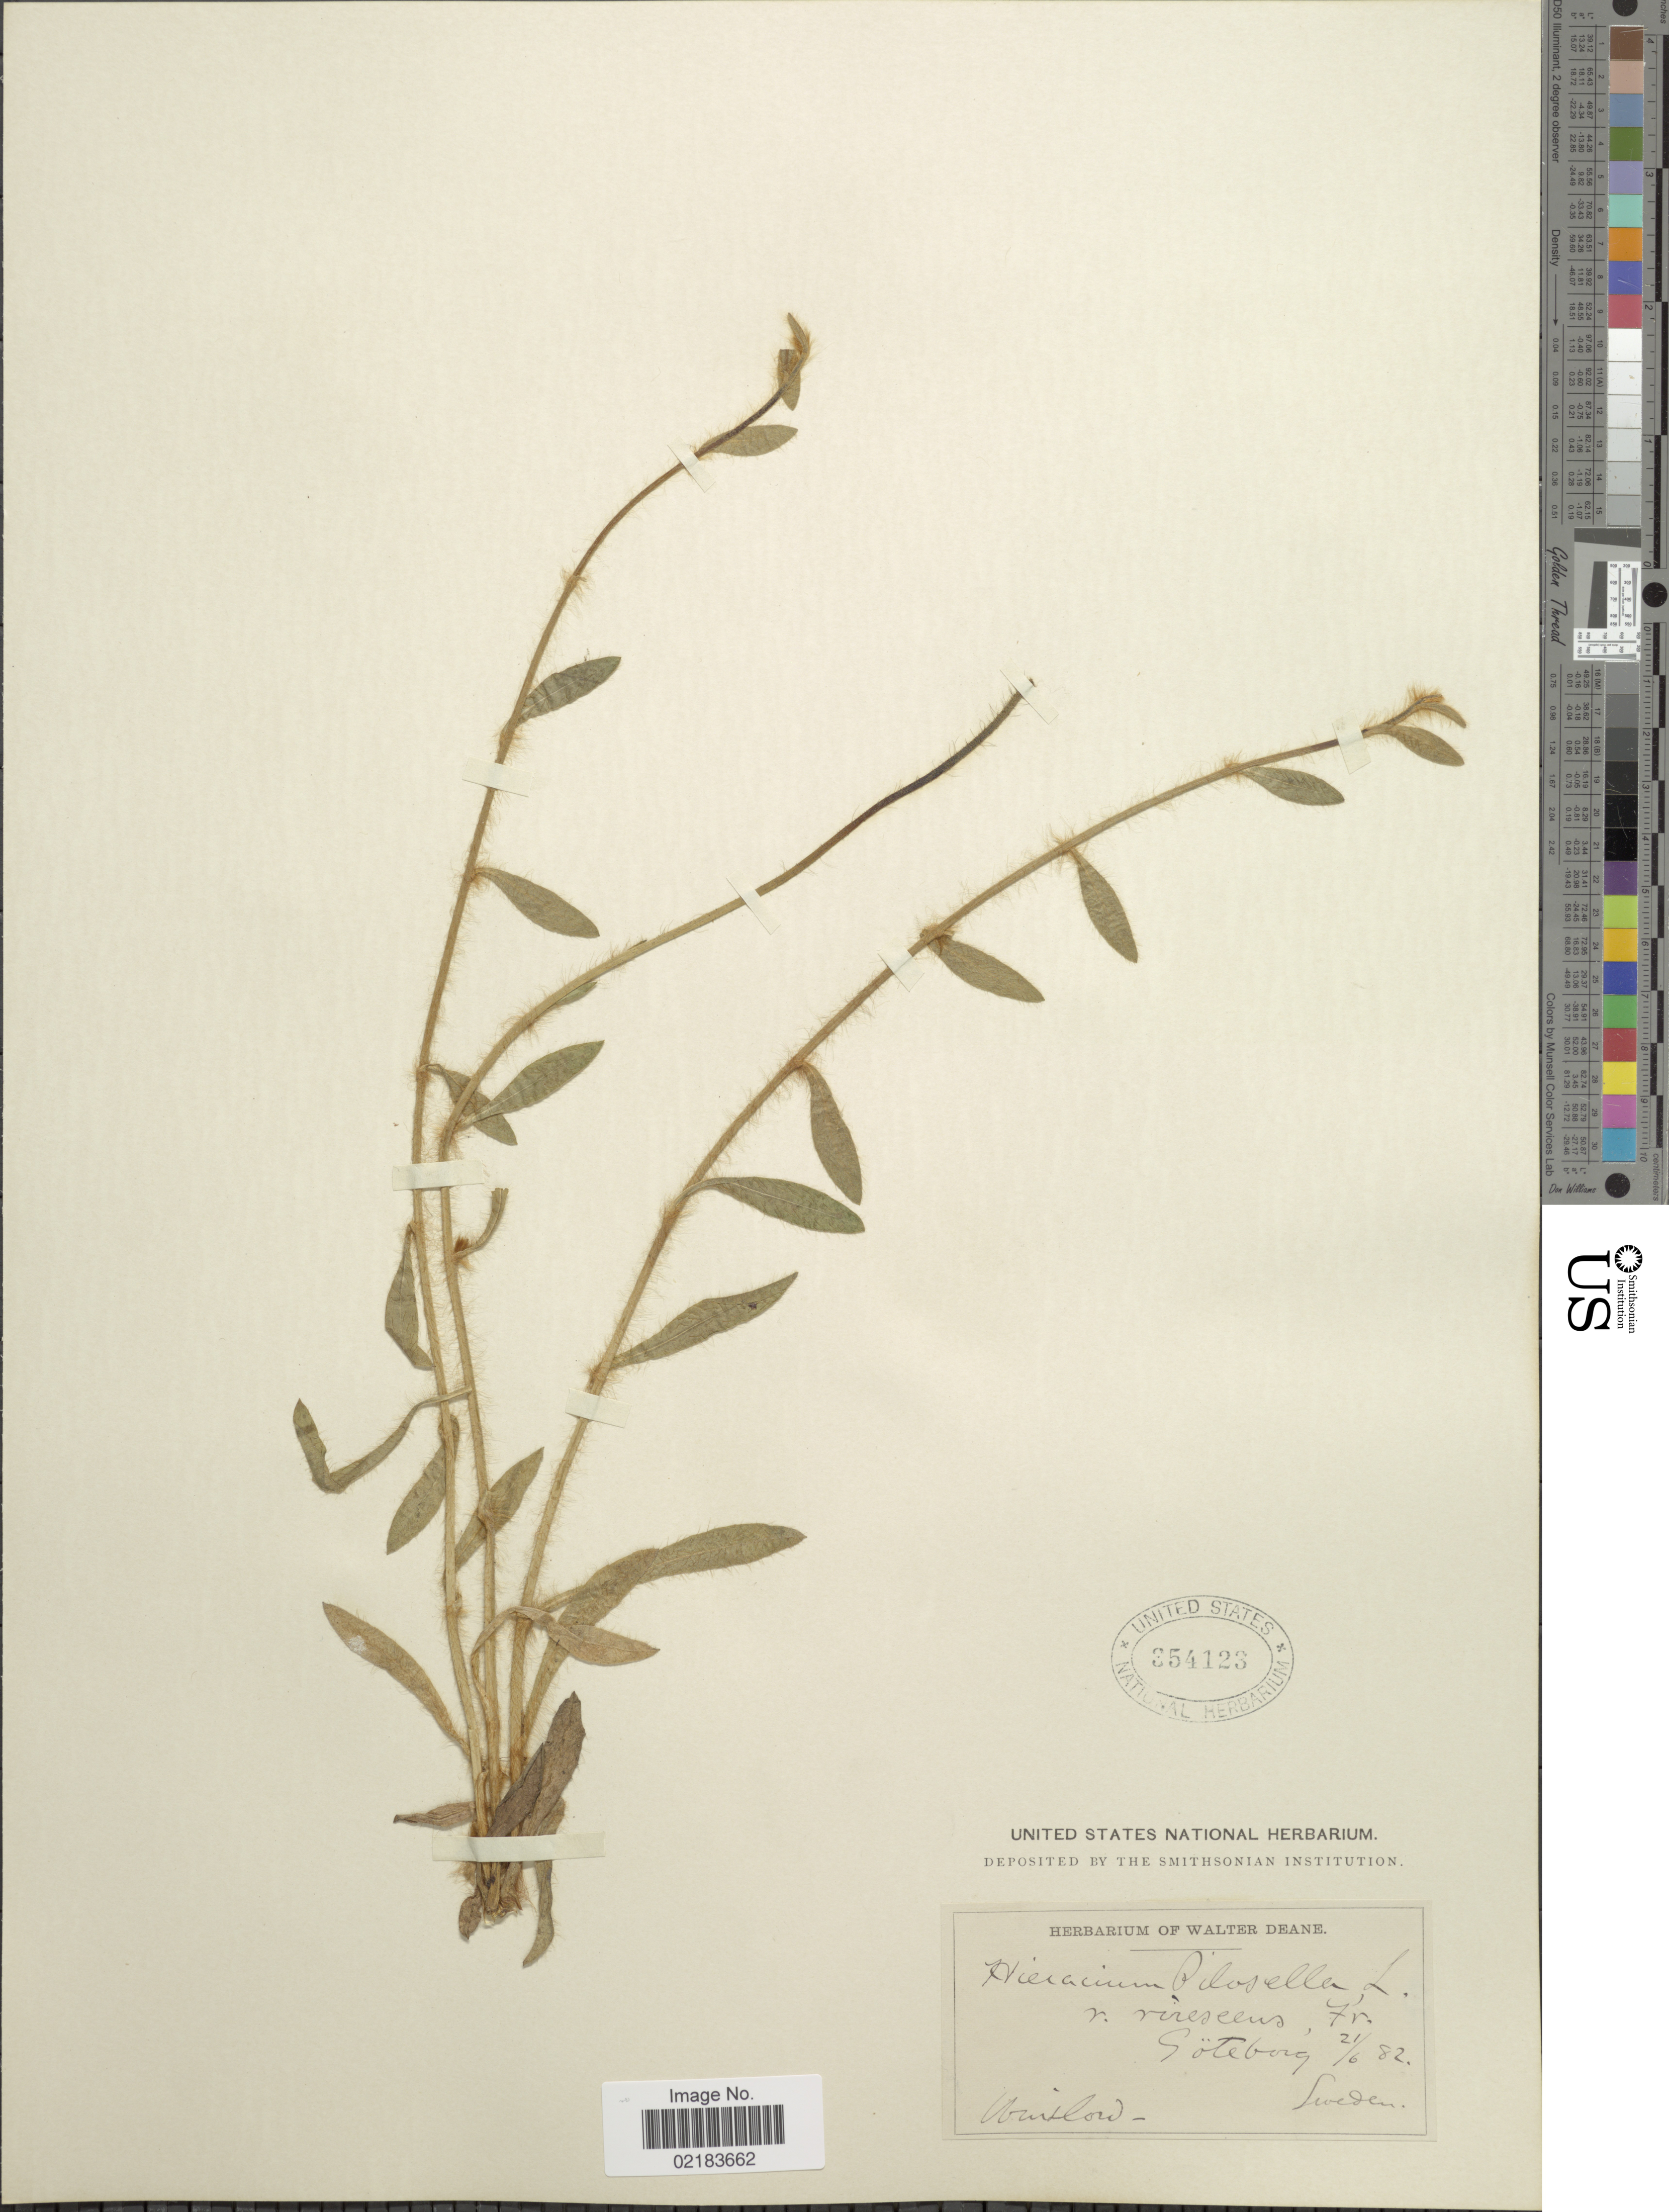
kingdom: Plantae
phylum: Tracheophyta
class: Magnoliopsida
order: Asterales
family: Asteraceae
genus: Pilosella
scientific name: Pilosella officinarum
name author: Vaill.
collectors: Winslow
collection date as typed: Transcribed d/m/y: 21/6/82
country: Sweden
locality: Göteborg.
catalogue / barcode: US 354123